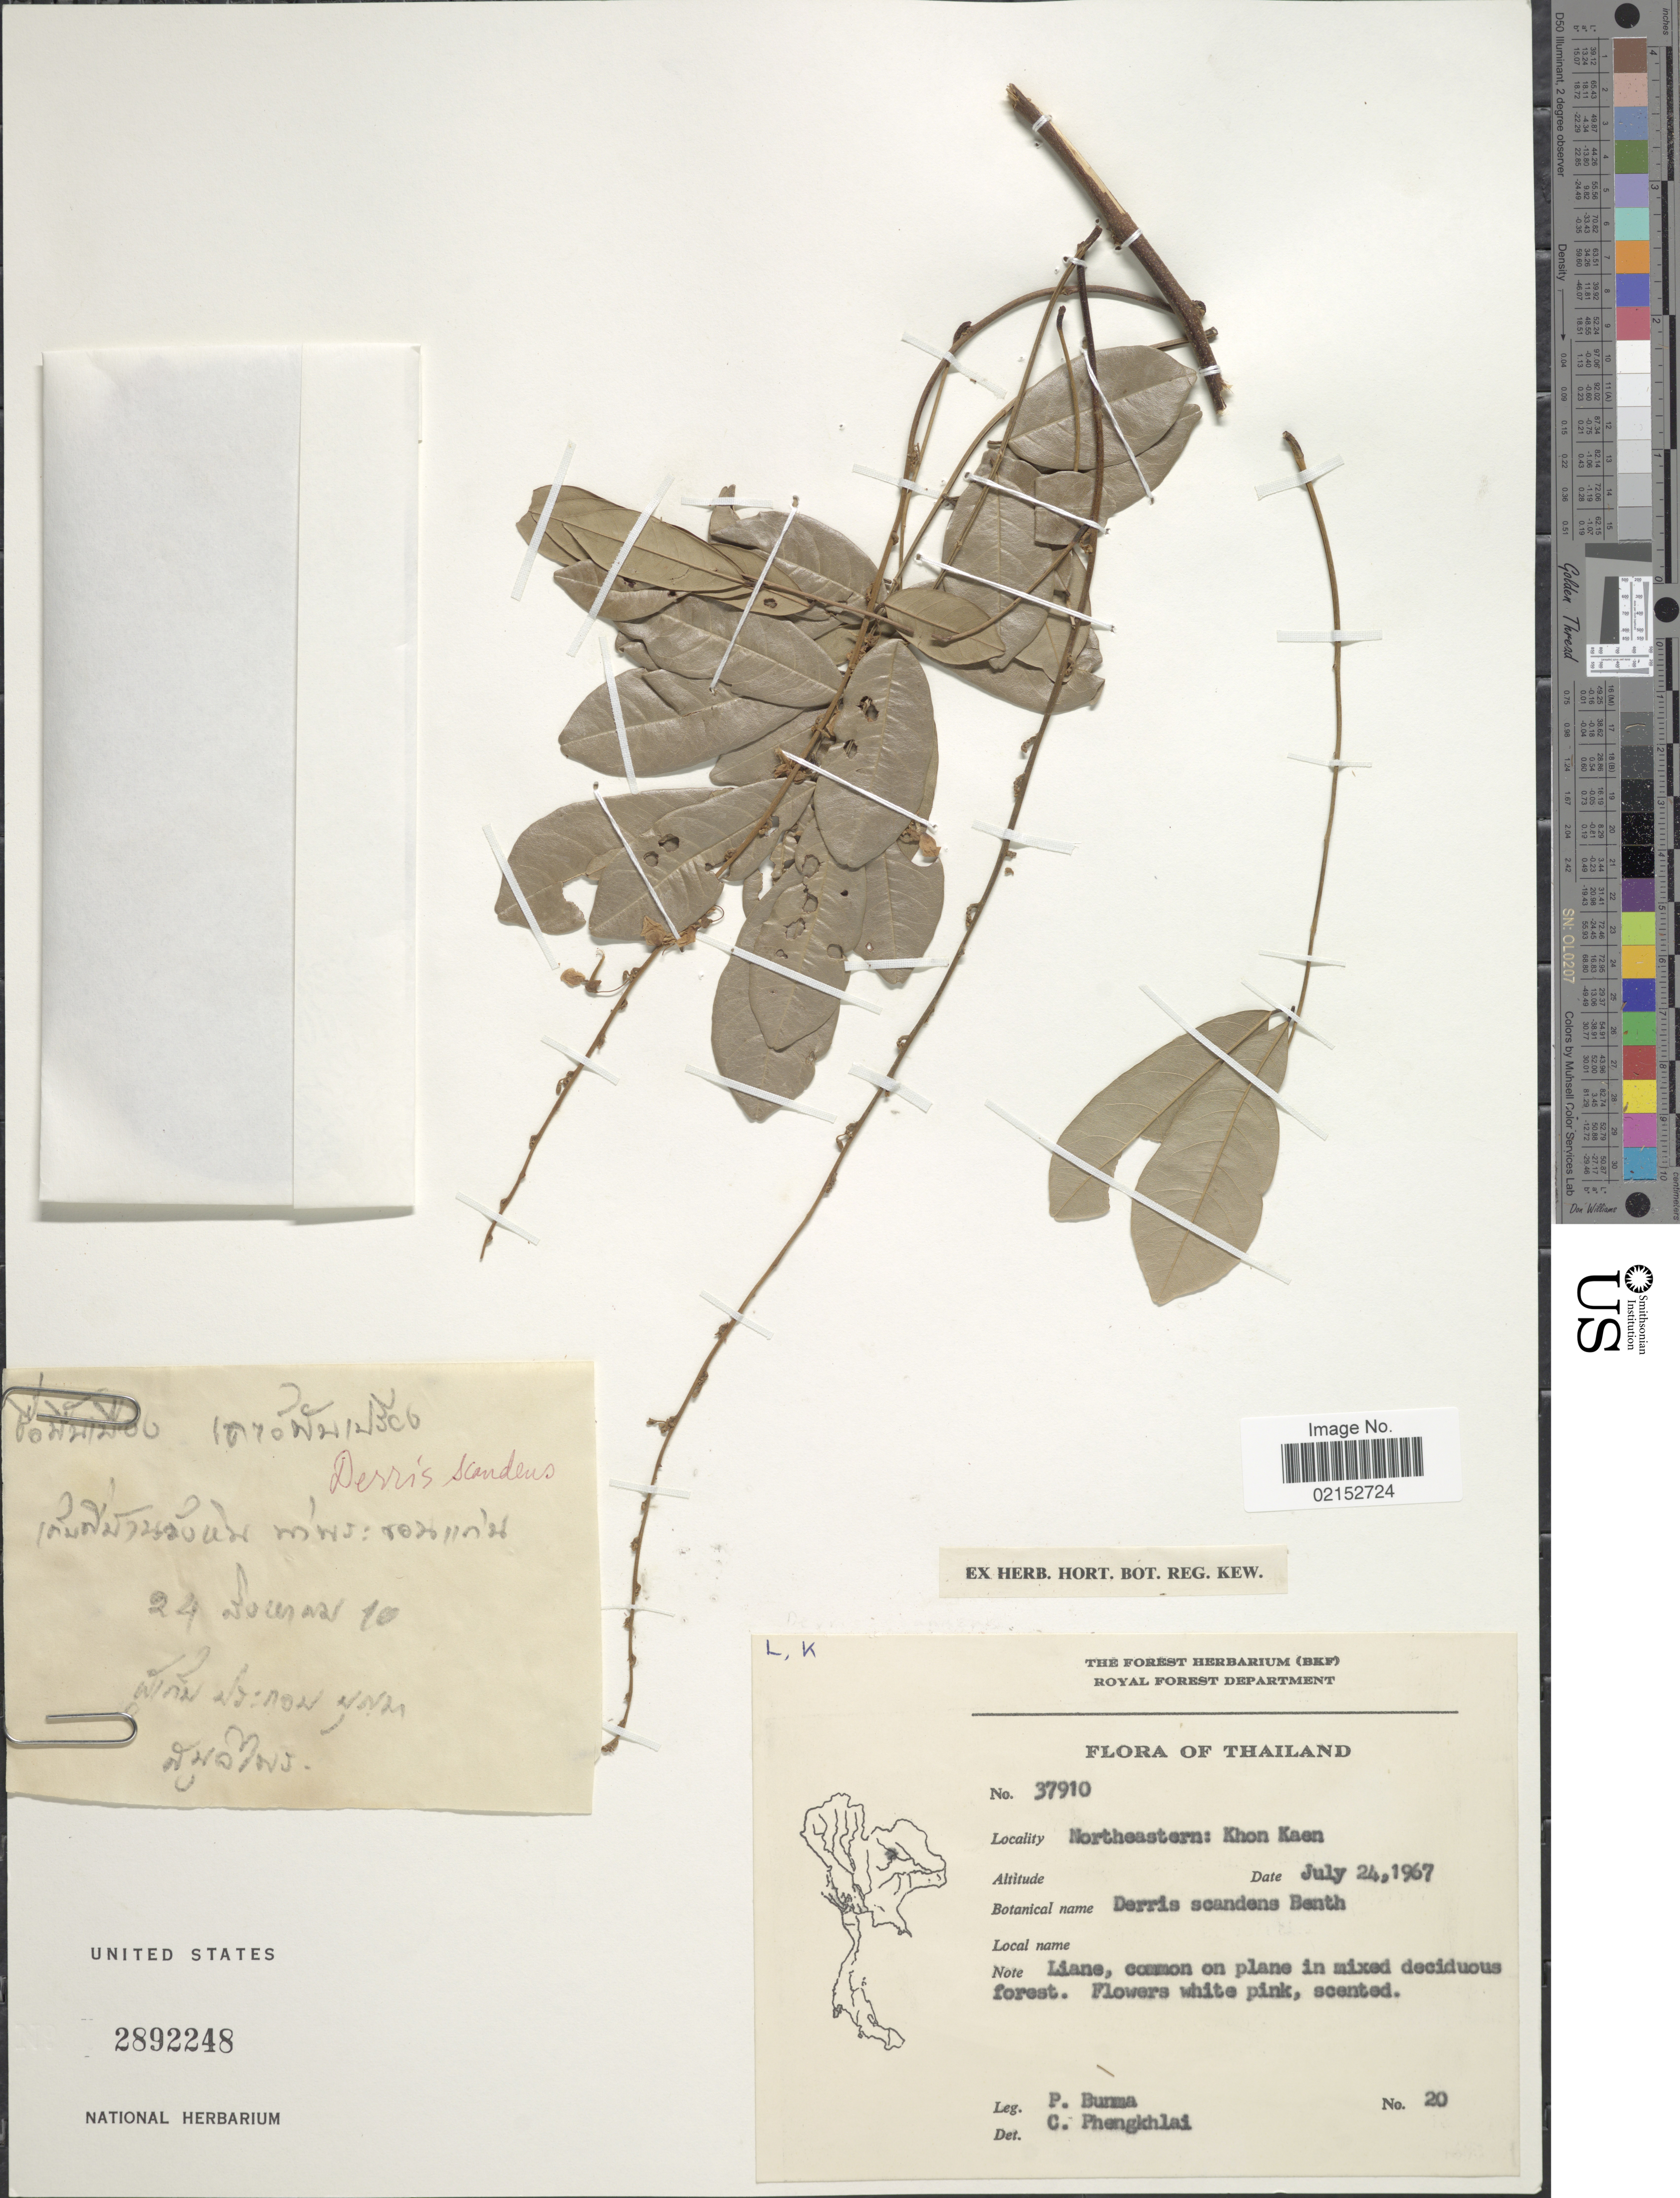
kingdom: Plantae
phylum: Tracheophyta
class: Magnoliopsida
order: Fabales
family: Fabaceae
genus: Brachypterum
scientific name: Brachypterum scandens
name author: (Roxb.) Miq.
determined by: Strong, Mark T., (BOT), Smithsonian Institution - National Museum of Natural History (UNITED STATES)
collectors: P. Bunma & C. Phengklai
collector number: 20/37910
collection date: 1967-07-24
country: Thailand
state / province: Khon Kaen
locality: Northeastern Khon Kaen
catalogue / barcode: US 2892248